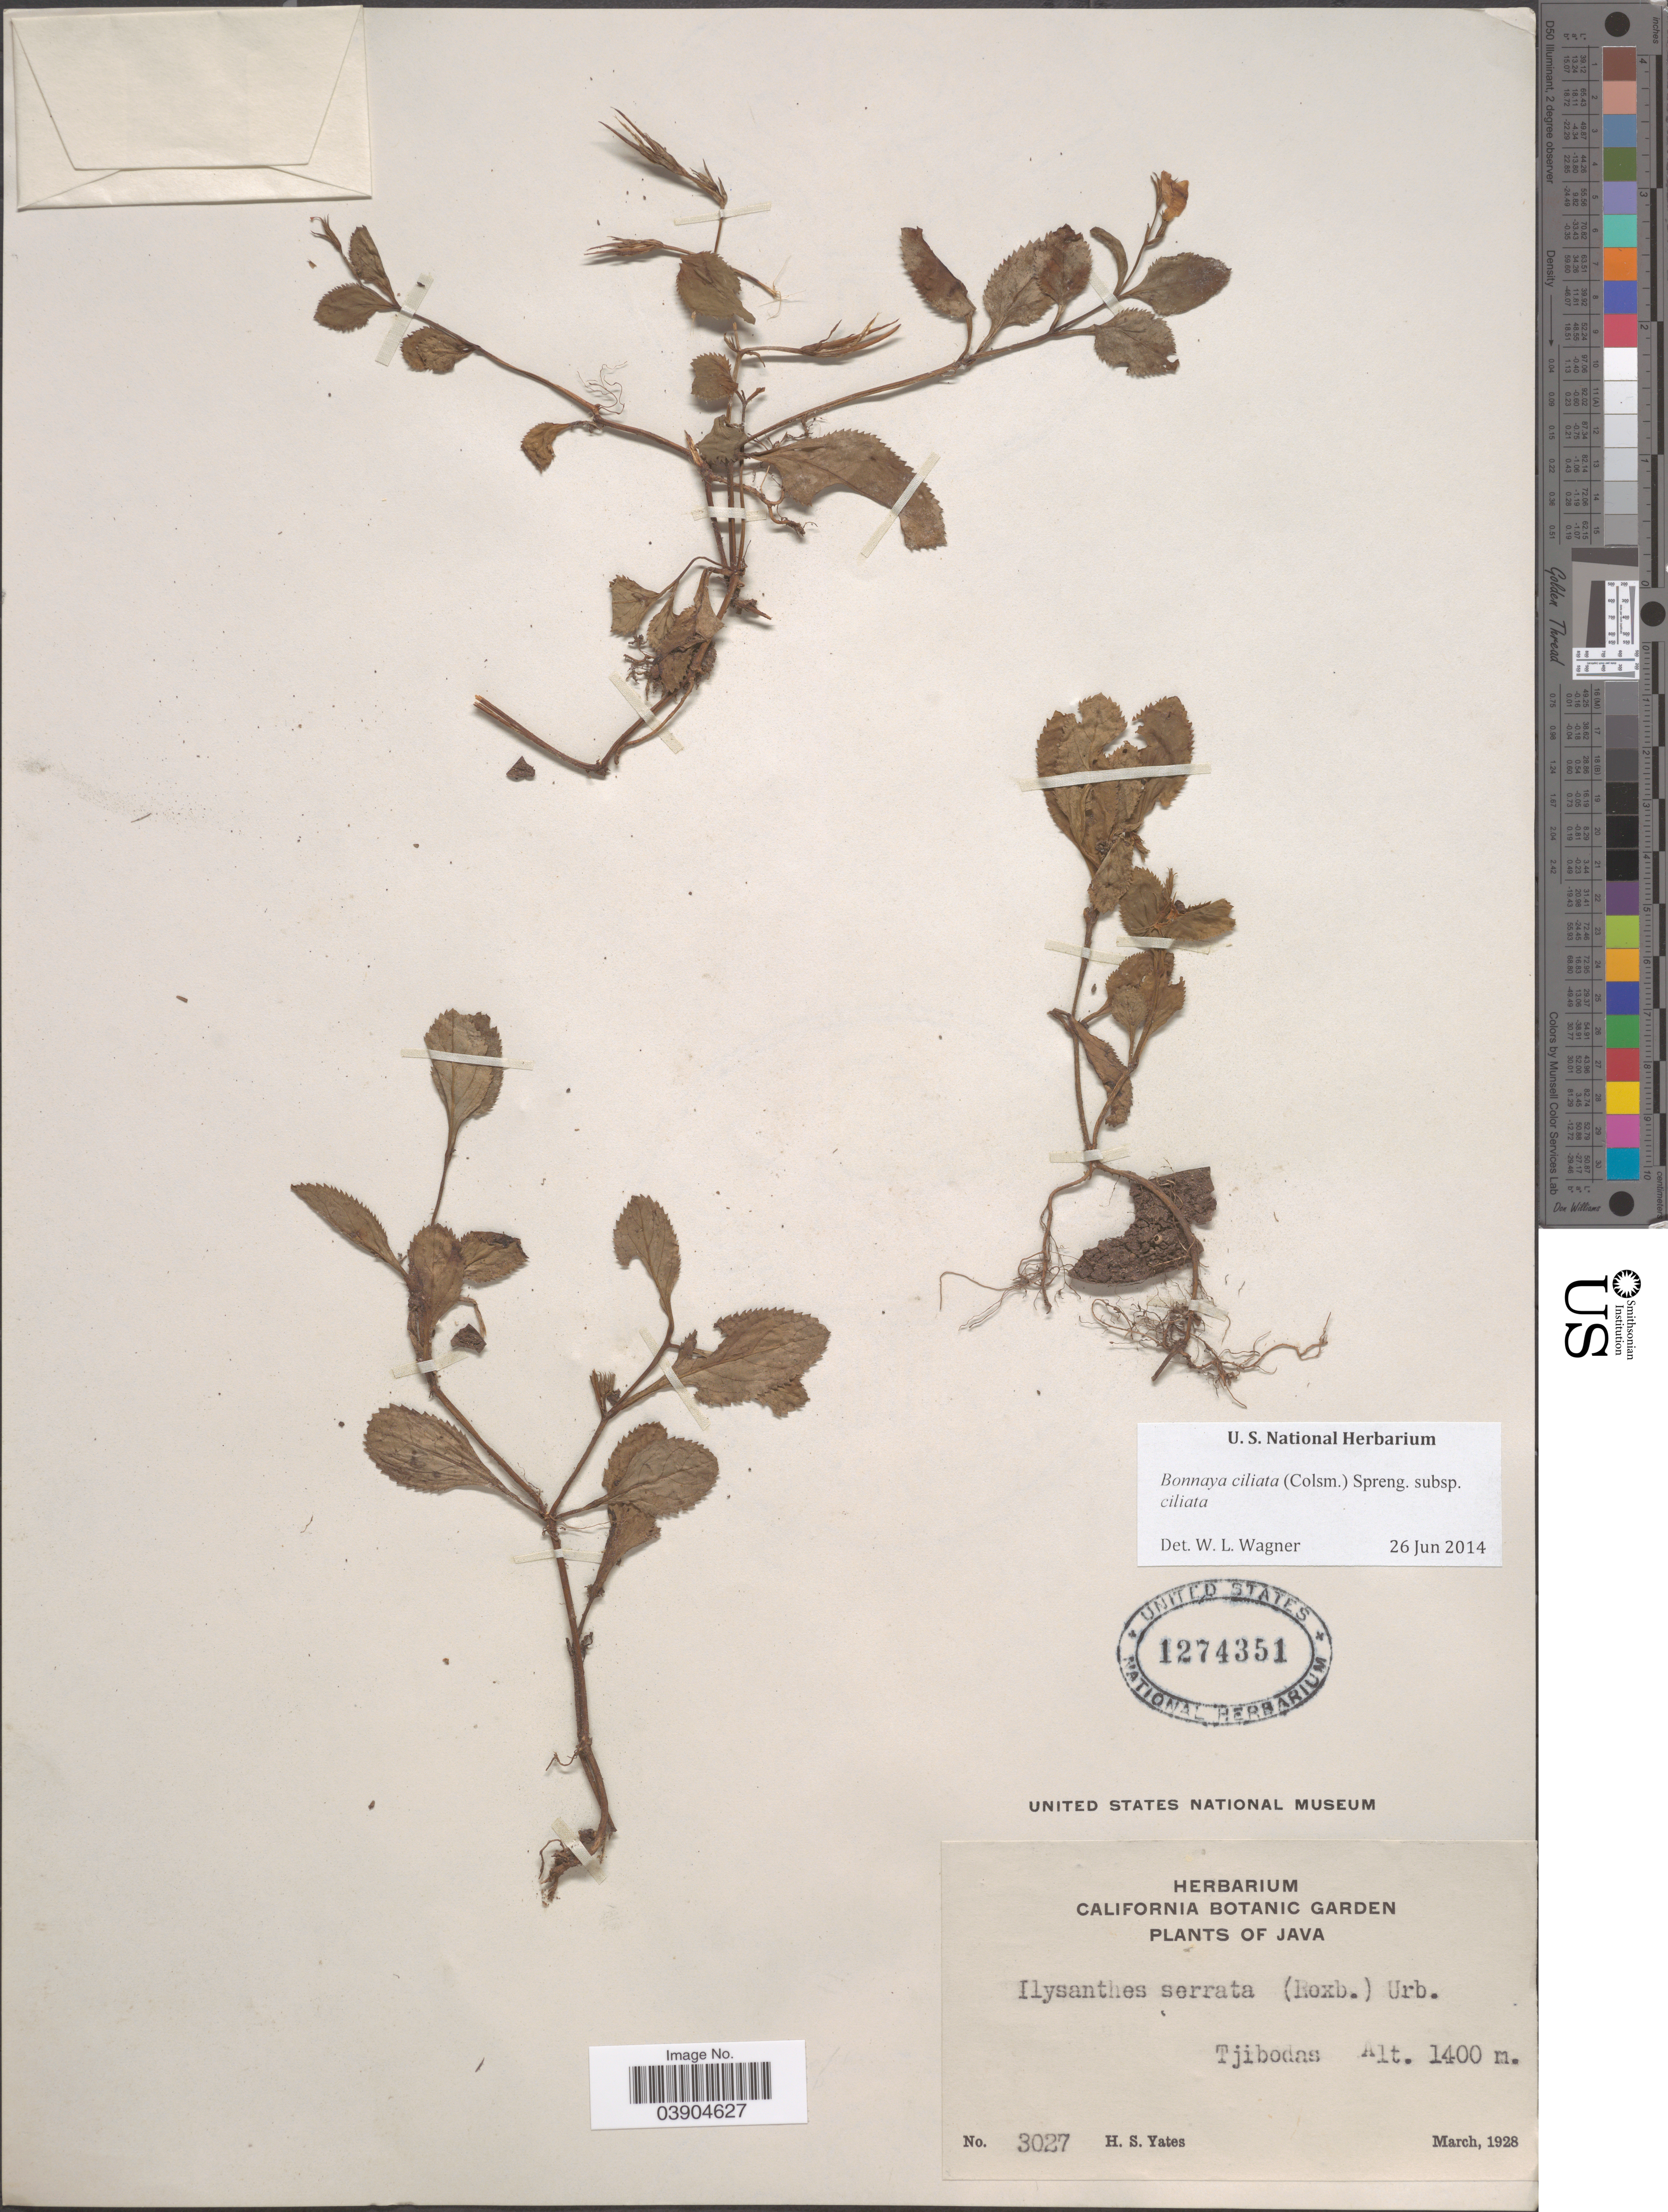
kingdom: Plantae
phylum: Tracheophyta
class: Magnoliopsida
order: Lamiales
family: Linderniaceae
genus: Lindernia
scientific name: Lindernia ciliata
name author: (Colsm.) Pennell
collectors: H. S. Yates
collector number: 3027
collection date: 1928-03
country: Indonesia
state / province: Java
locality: Tjibodas.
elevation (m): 1400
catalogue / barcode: US 1274351